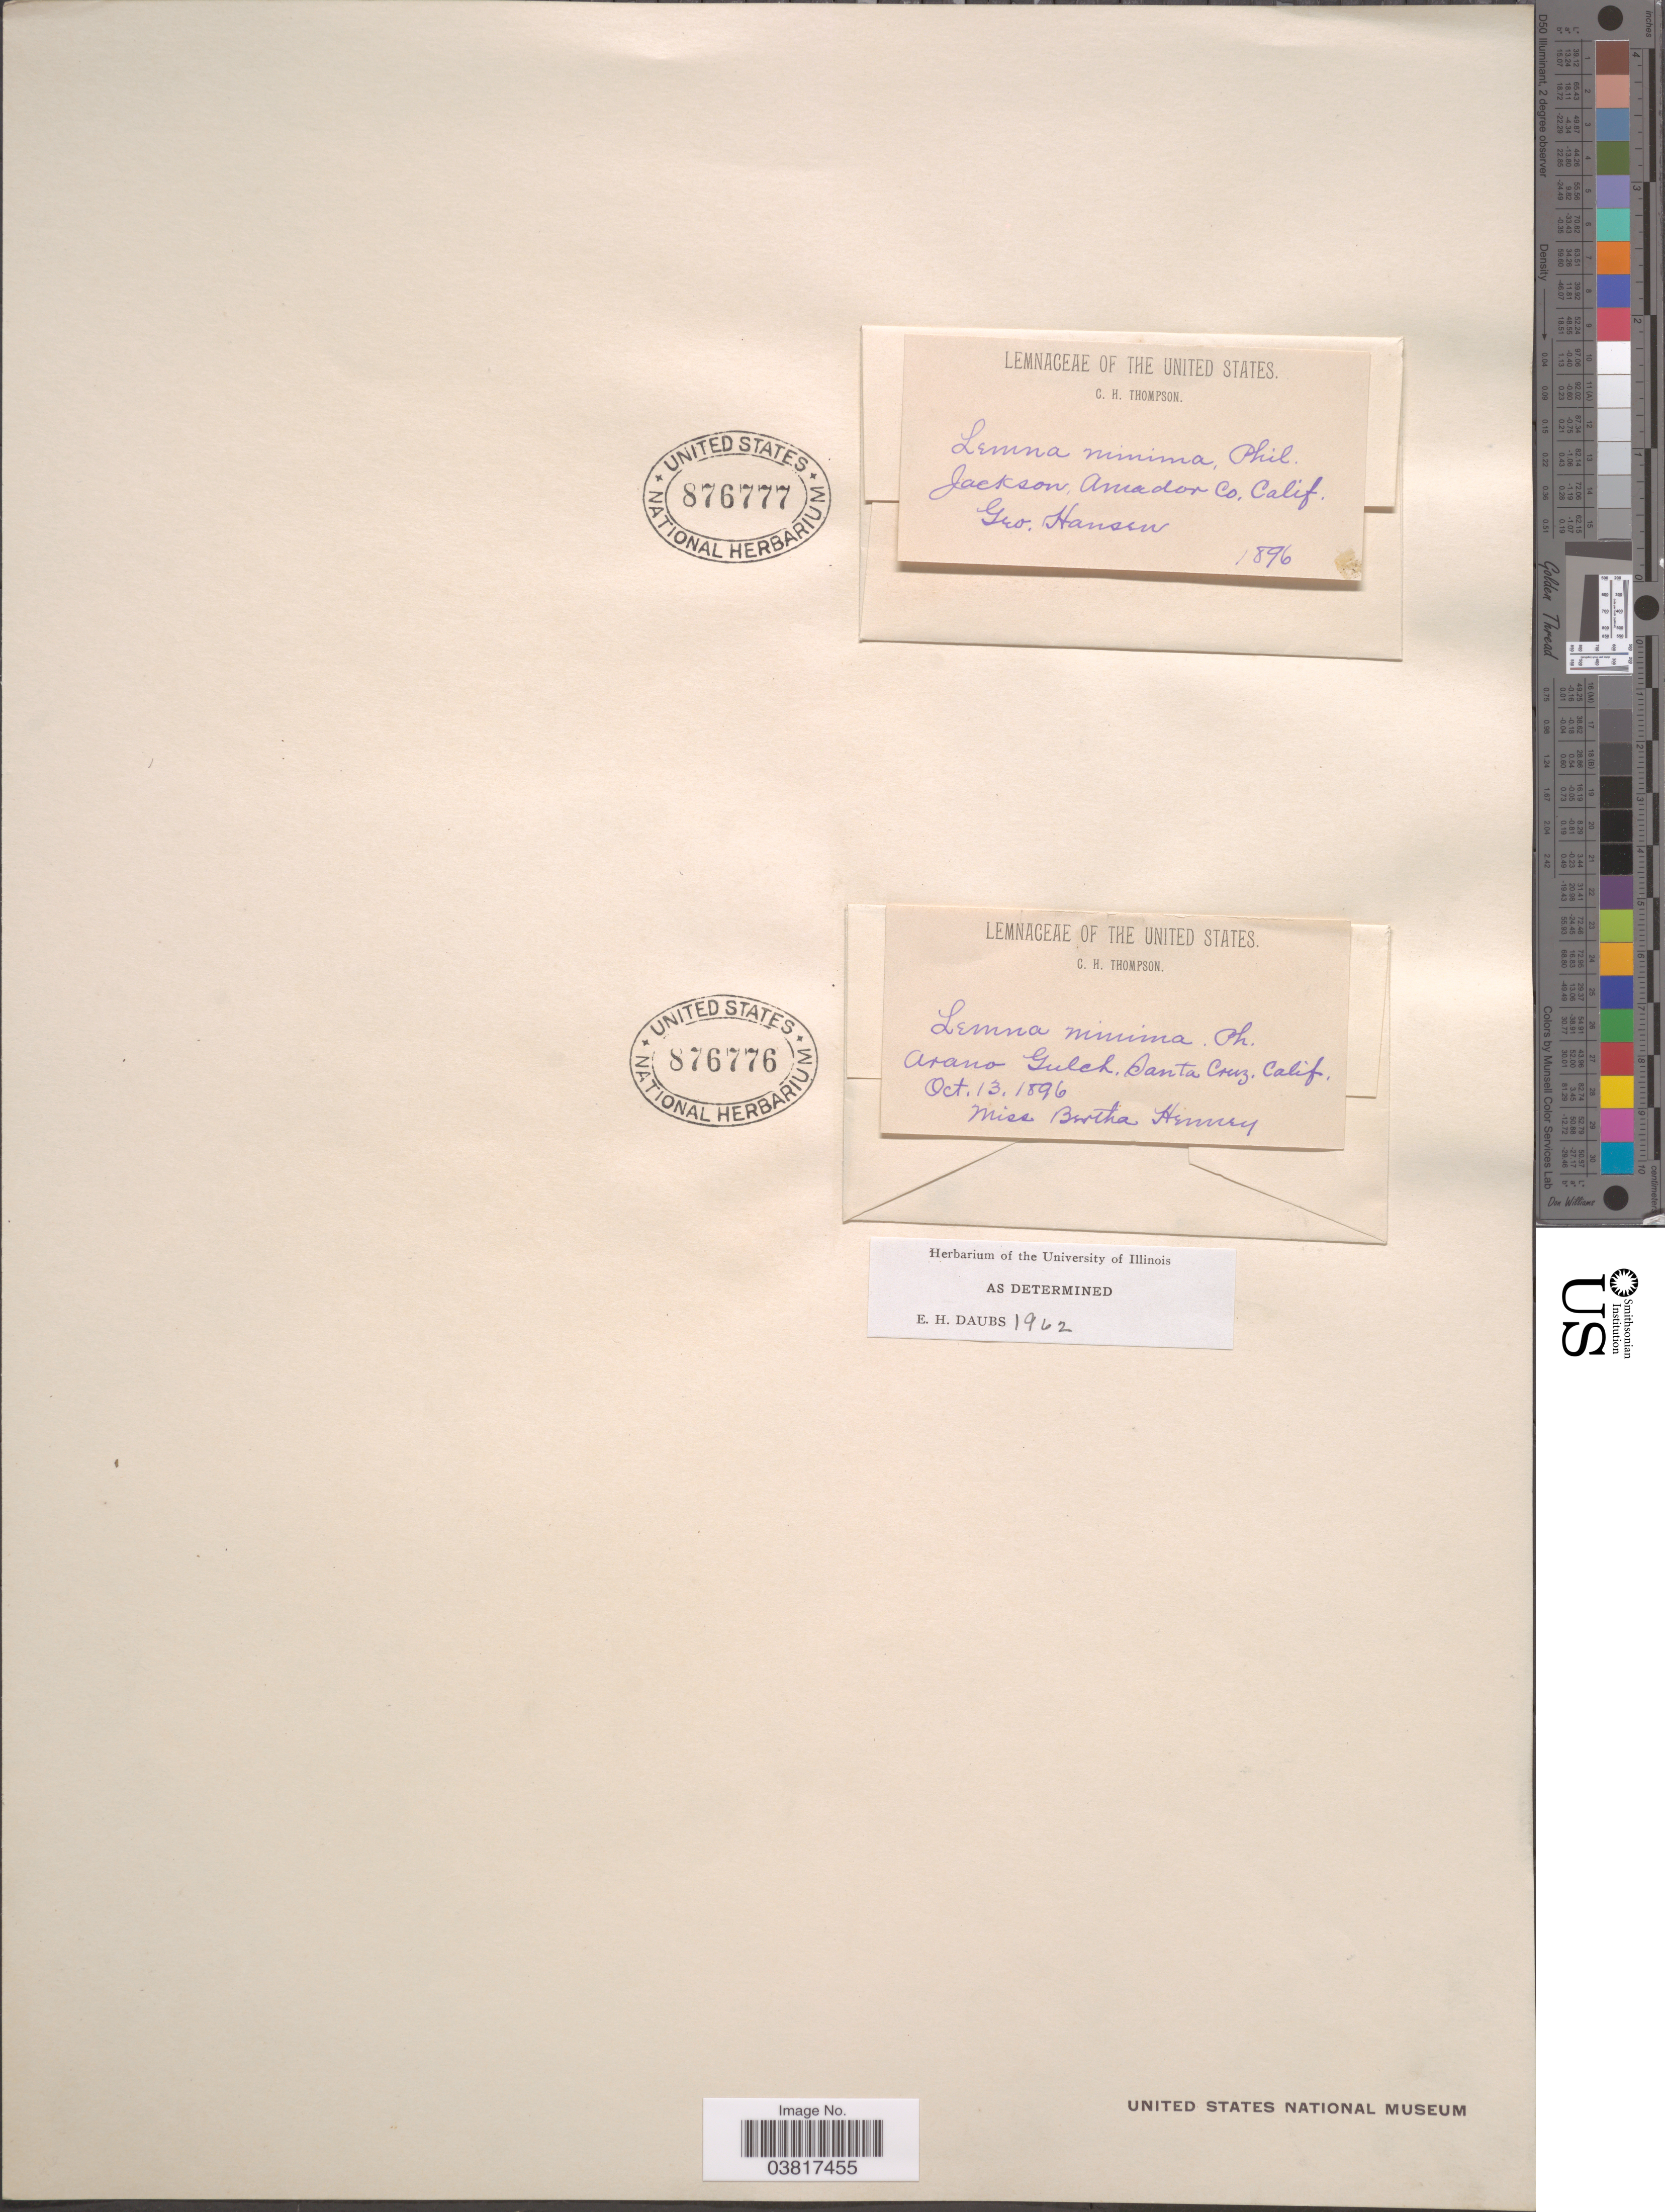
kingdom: Plantae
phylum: Tracheophyta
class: Liliopsida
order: Alismatales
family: Araceae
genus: Lemna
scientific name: Lemna minima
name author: Thuill. ex P. Beauv.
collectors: B. Henney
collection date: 1896-10-13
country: United States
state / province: California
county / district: Santa Cruz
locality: Arana Gulch, Santa Cruz.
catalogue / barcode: US 876776-2